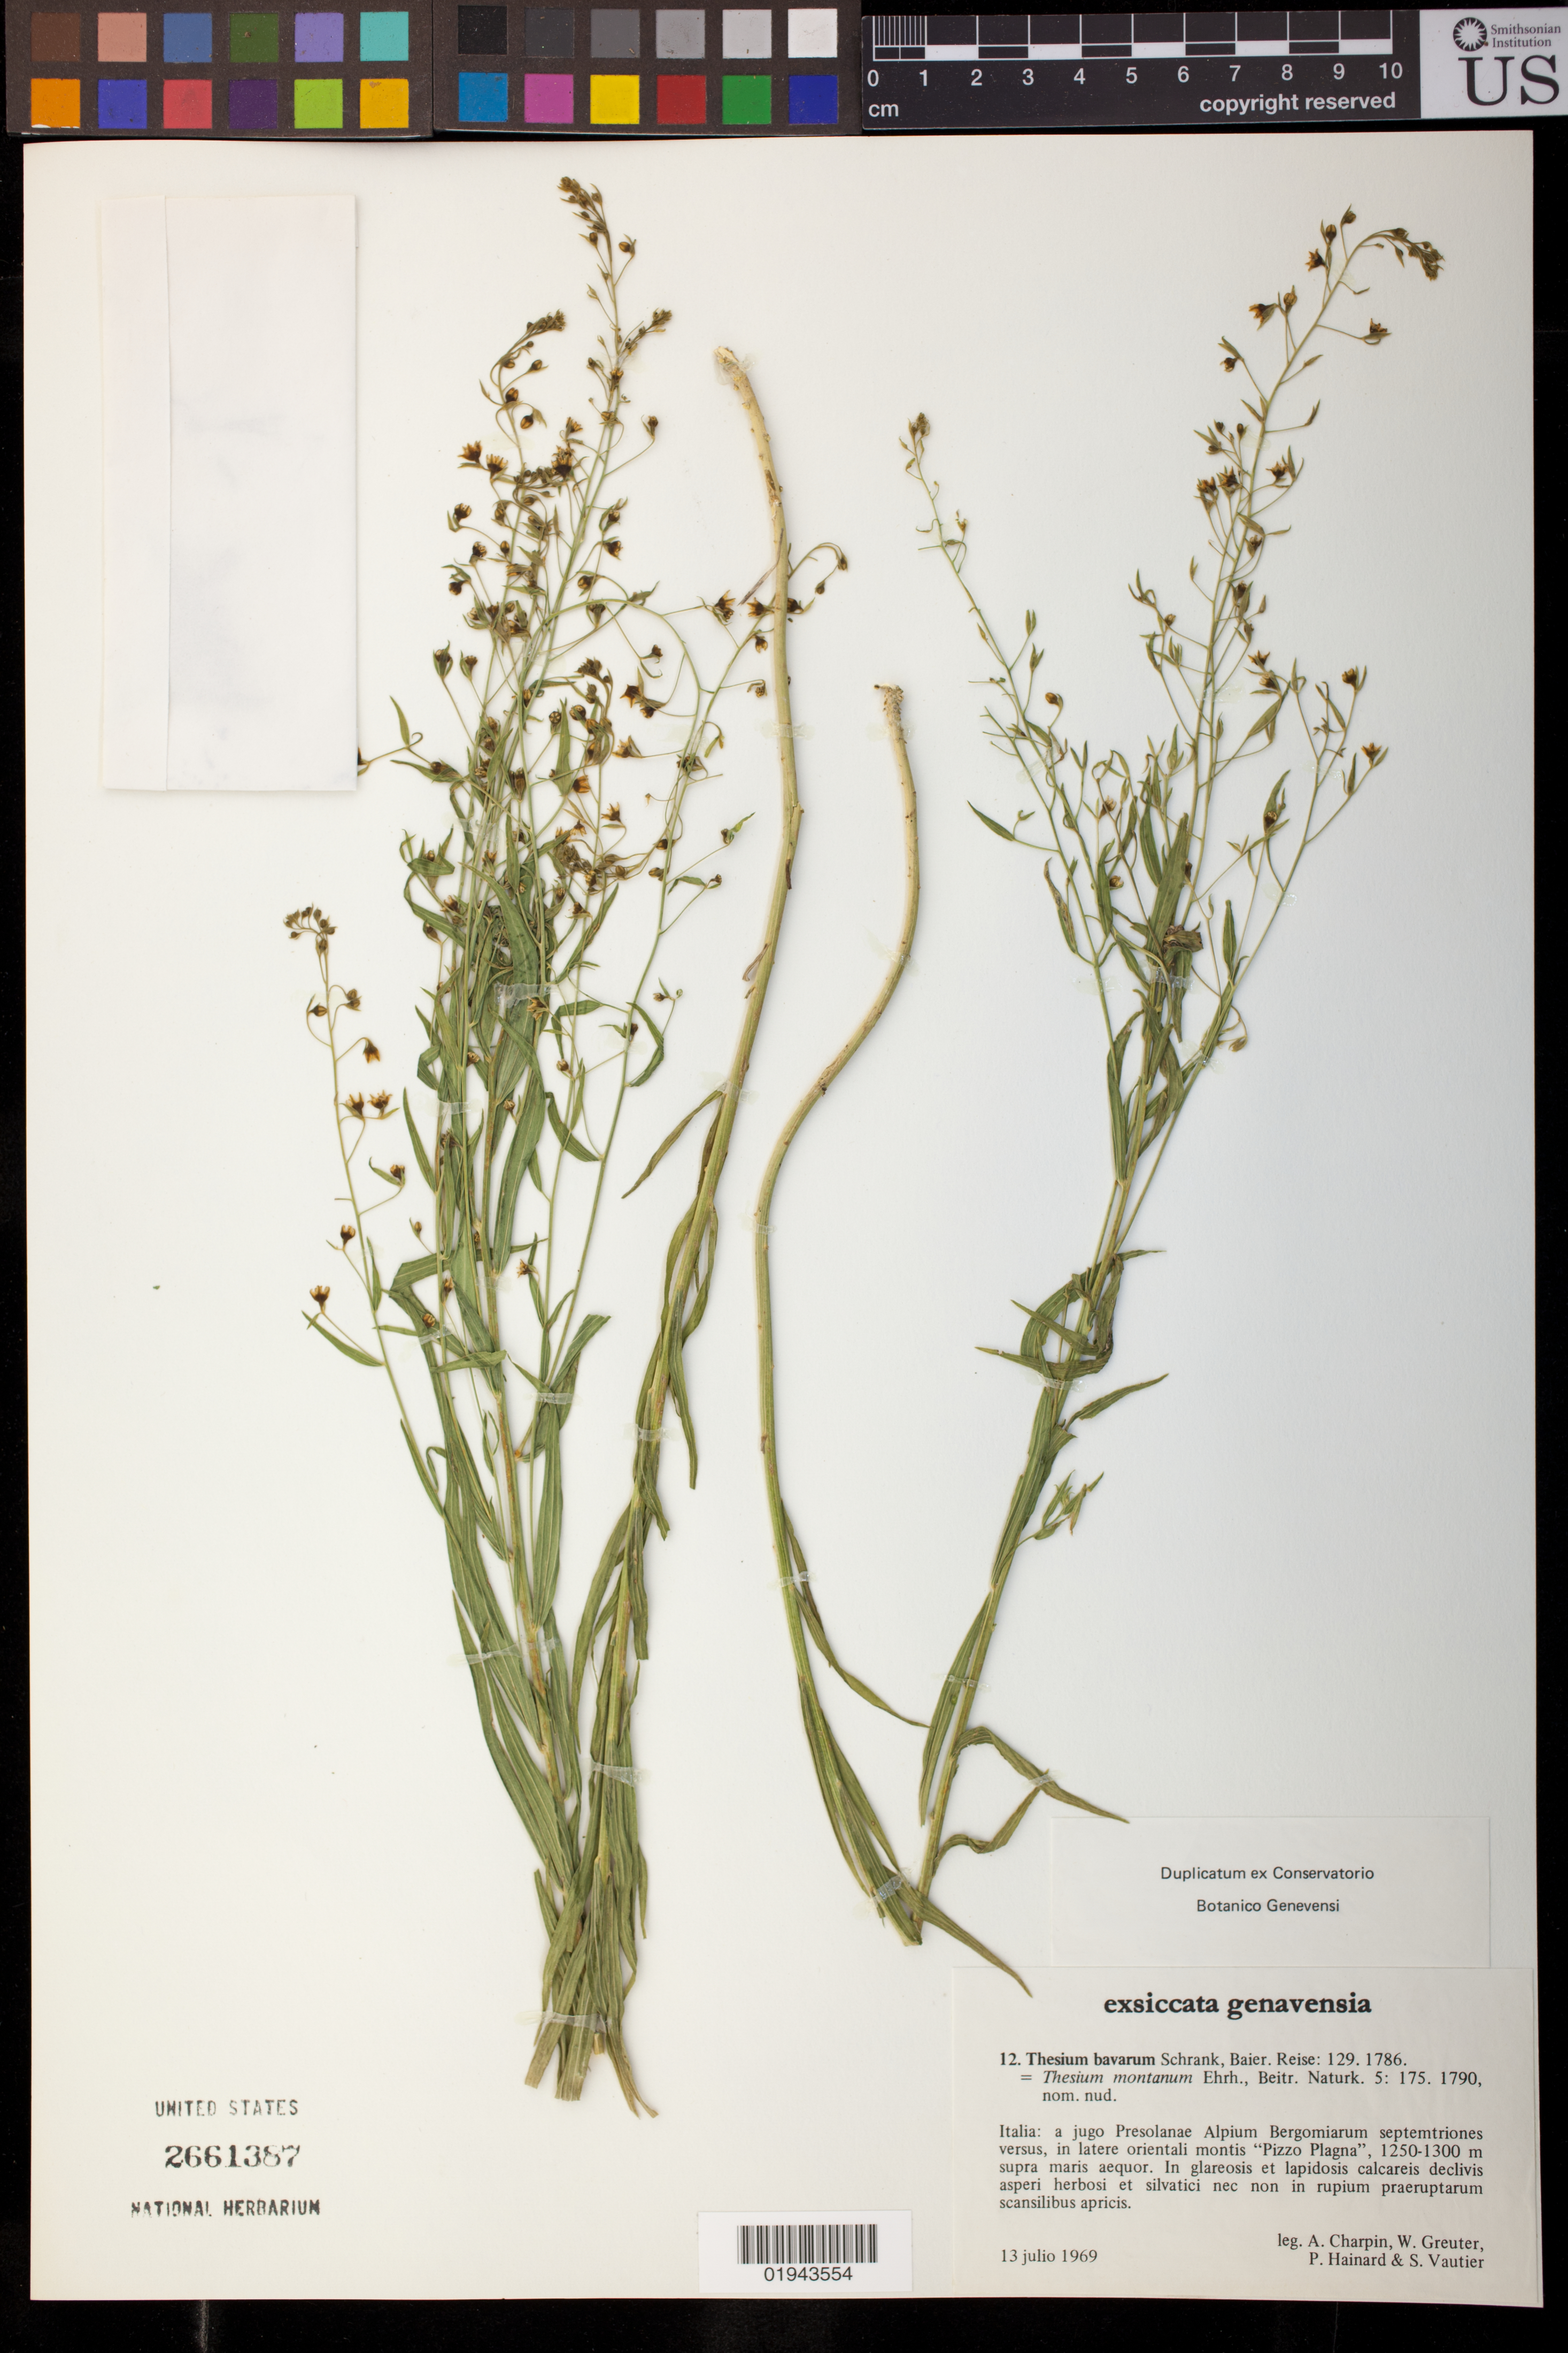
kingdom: Plantae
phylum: Tracheophyta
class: Magnoliopsida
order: Santalales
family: Thesiaceae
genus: Thesium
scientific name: Thesium bavarium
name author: Schrank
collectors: A. Charpin, W. Greuter, P. Hainard & S. Vautier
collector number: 12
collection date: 1969-07-13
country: Italy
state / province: Trentino-Alto Adige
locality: latere orientali montis Pizzo Plagna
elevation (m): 1250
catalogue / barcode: US 2661387